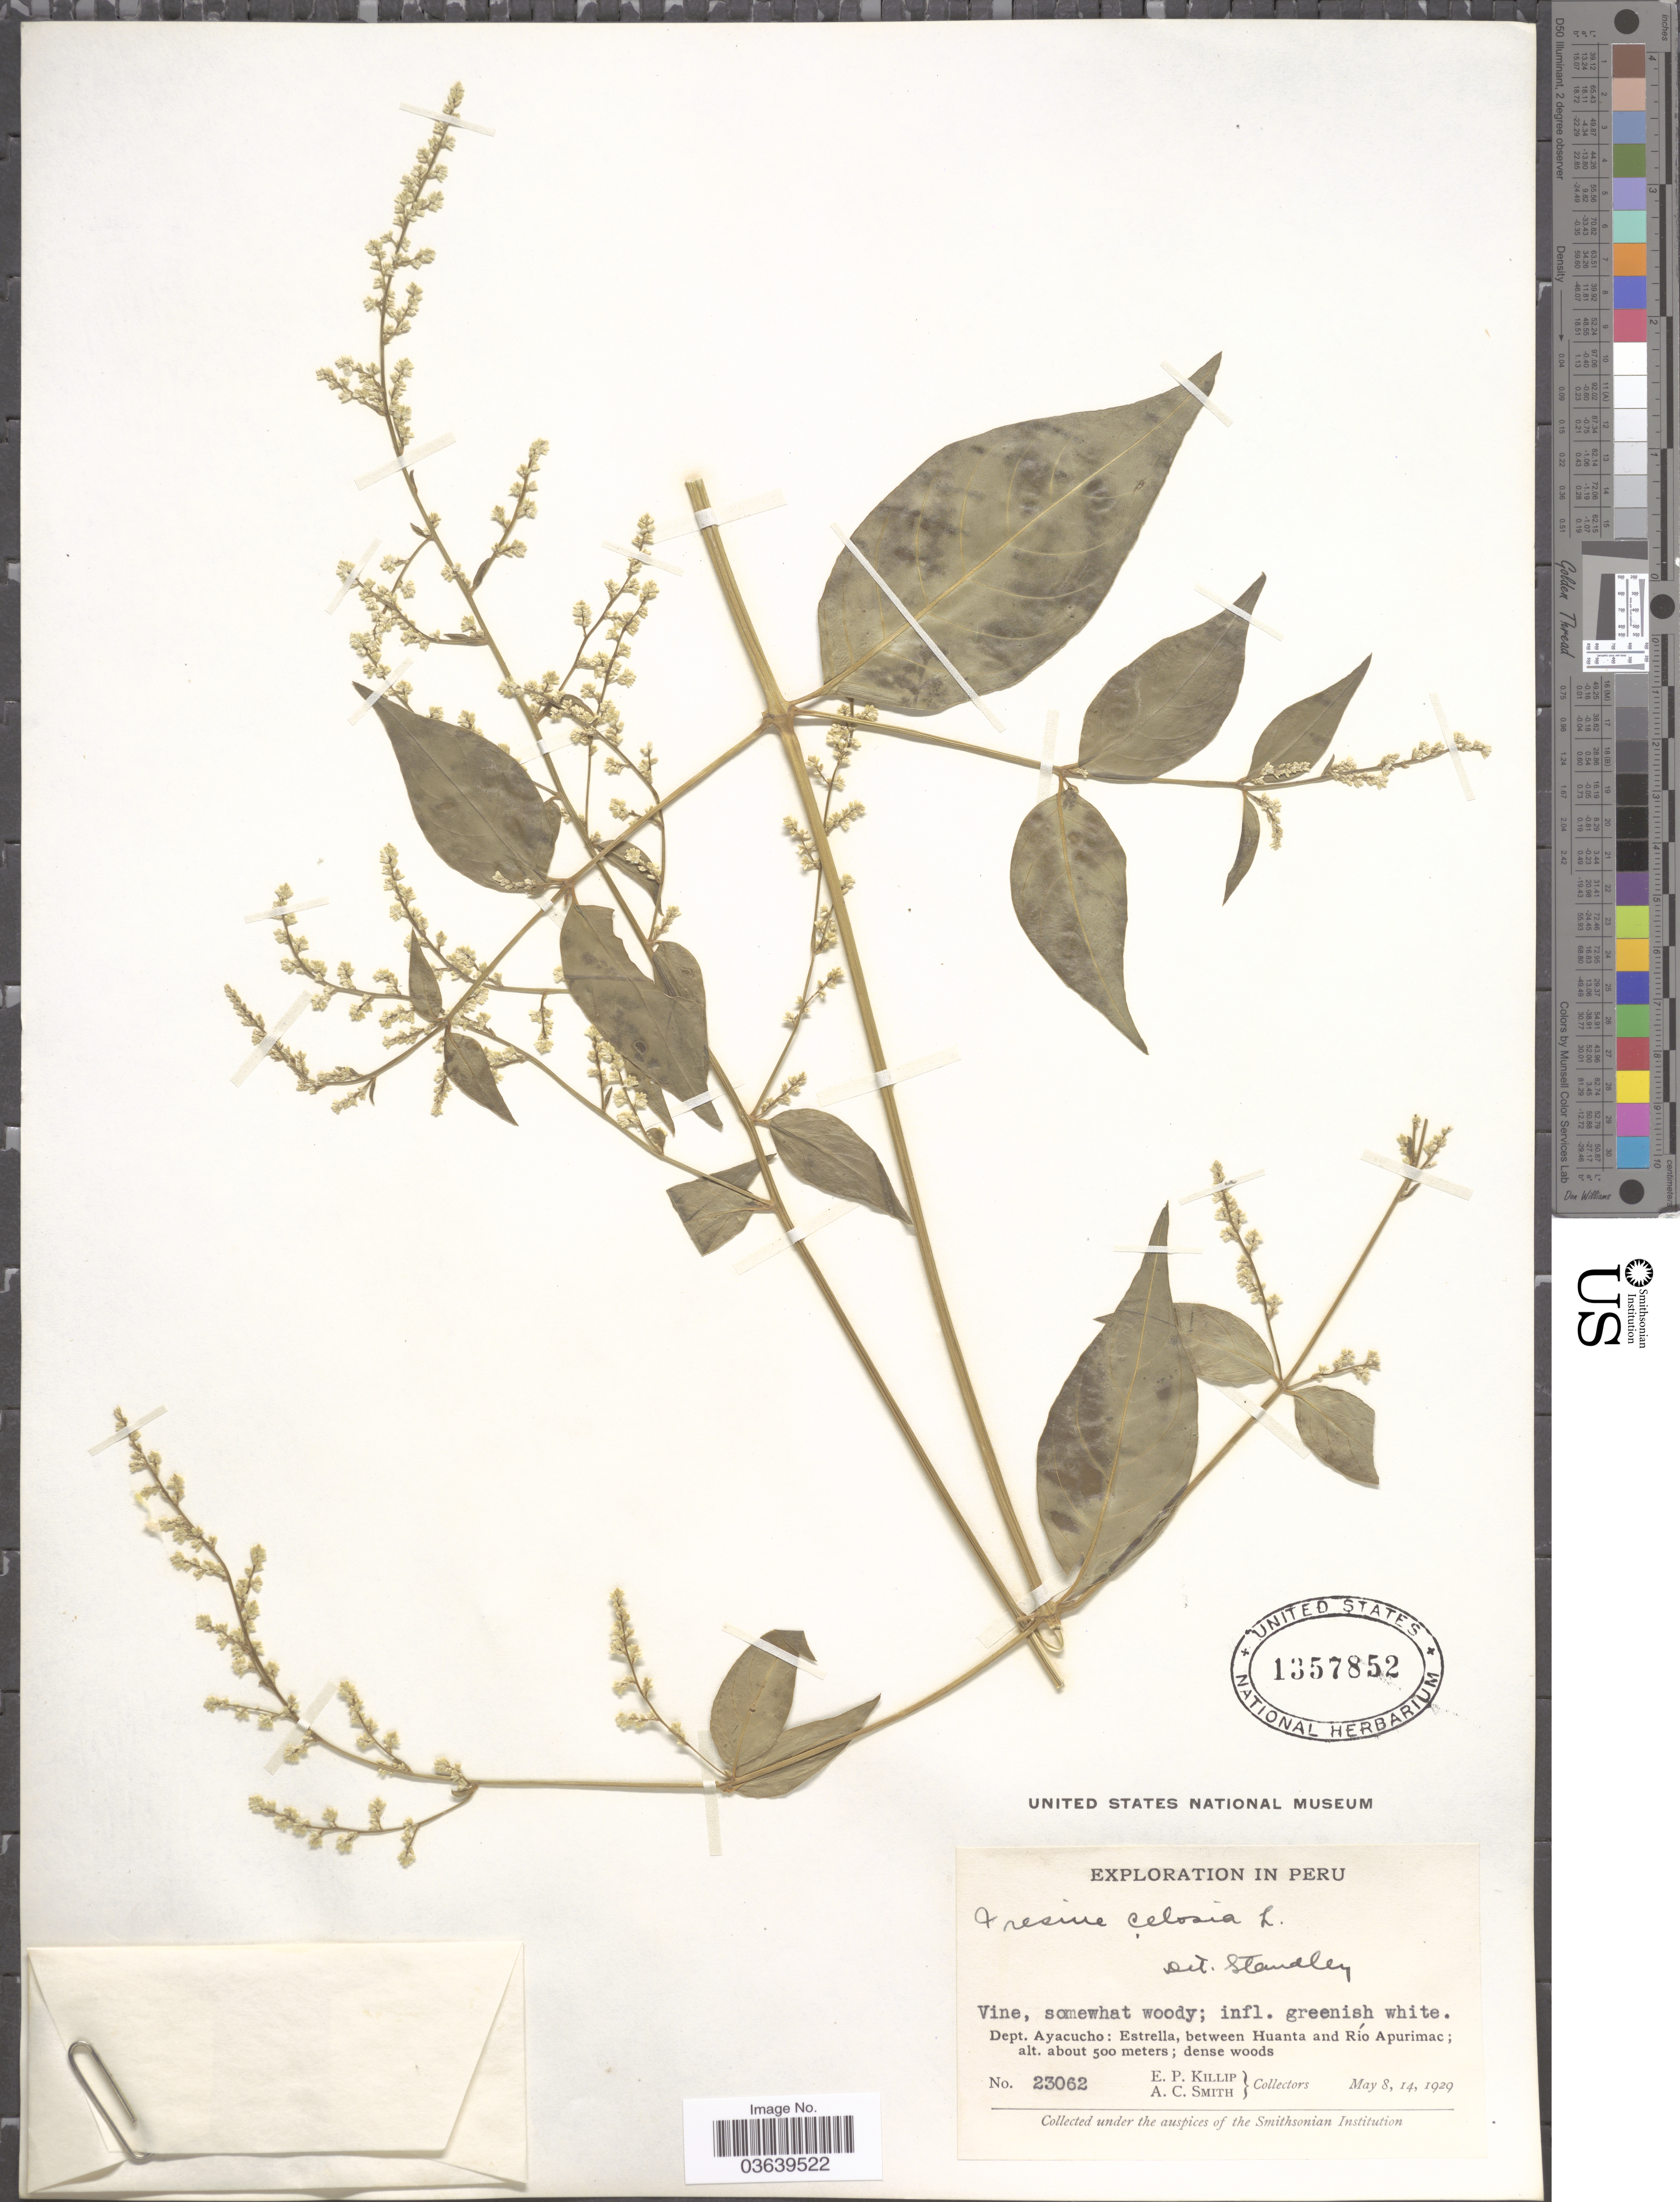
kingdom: Plantae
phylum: Tracheophyta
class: Magnoliopsida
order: Caryophyllales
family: Amaranthaceae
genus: Iresine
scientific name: Iresine celosia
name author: L.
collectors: E. P. Killip & A. C. Smith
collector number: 23062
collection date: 1929-05-08/1929-05-14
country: Peru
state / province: Ayacucho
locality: Dept. Ayacucho: Estrella, between Huanta and Río Apurimac.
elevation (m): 500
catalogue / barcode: US 1357852